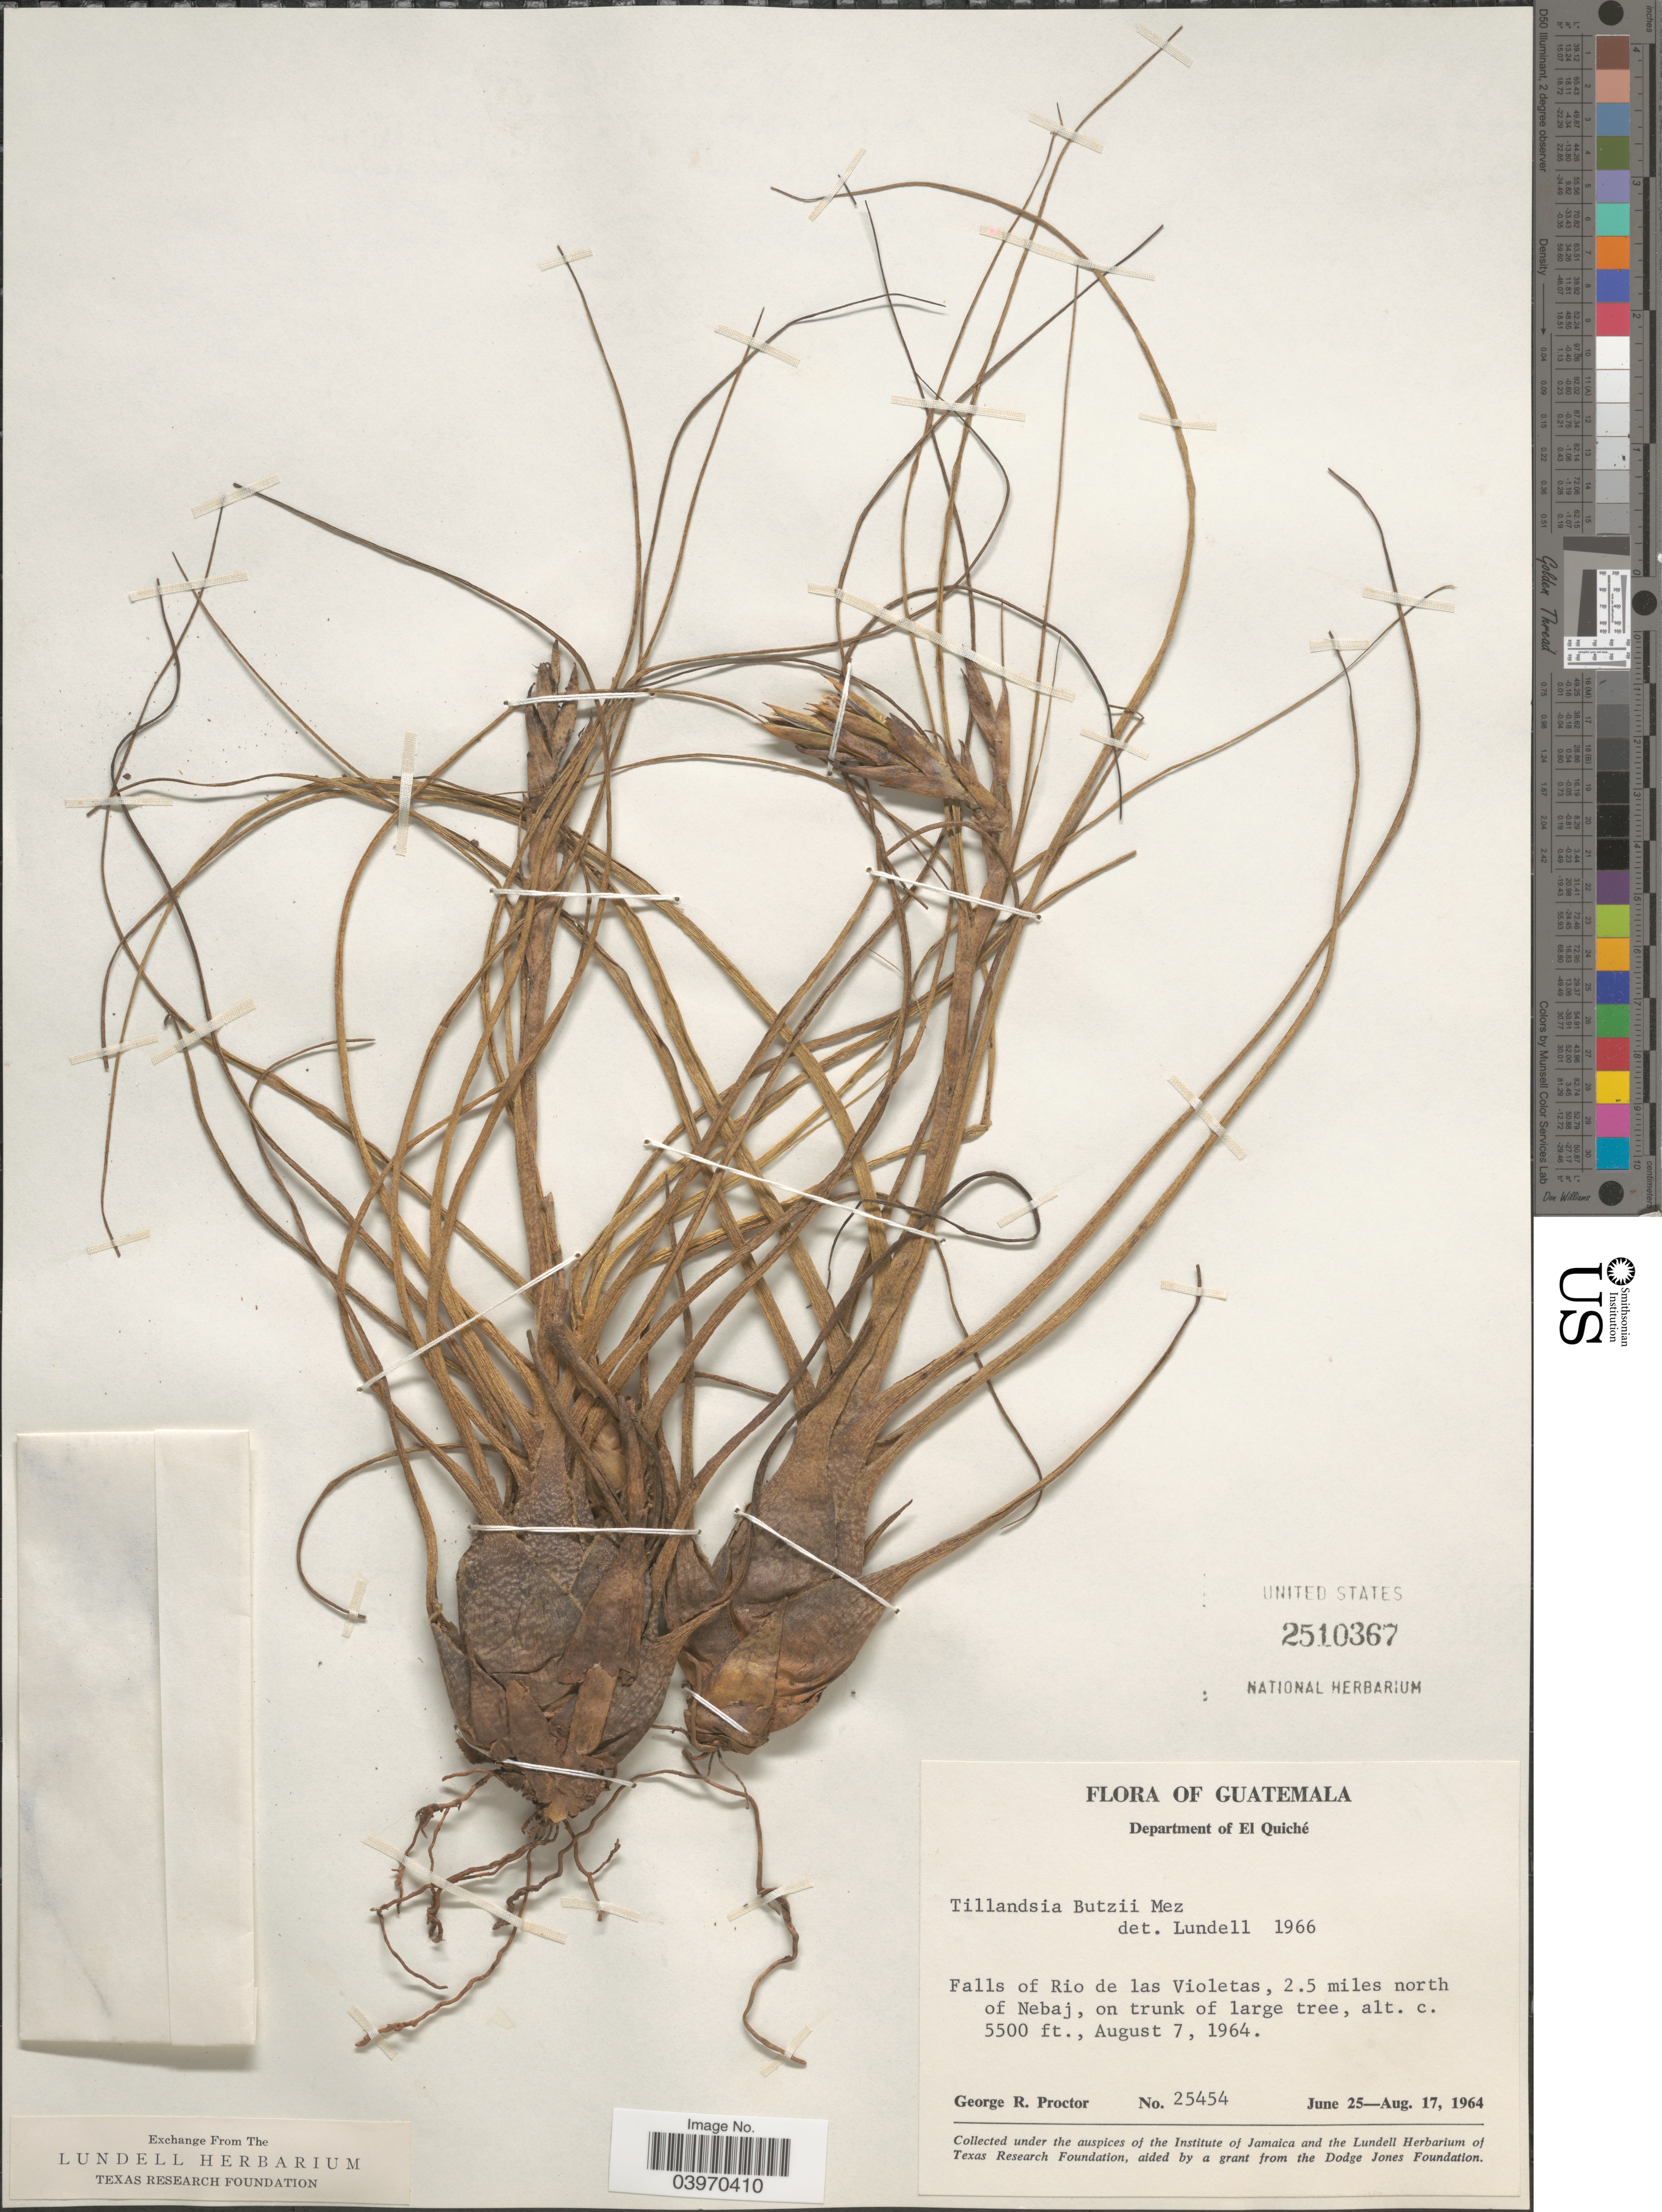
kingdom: Plantae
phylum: Tracheophyta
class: Liliopsida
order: Poales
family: Bromeliaceae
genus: Tillandsia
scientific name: Tillandsia butzii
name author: Mez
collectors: G. R. Proctor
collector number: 25454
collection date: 1964-06-25/1964-08-17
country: Guatemala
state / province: El Quiche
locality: Department of El Quiché. Falls of Rio de las Violetas, 2.5 miles north of Nebaj.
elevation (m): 1676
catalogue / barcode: US 2510367